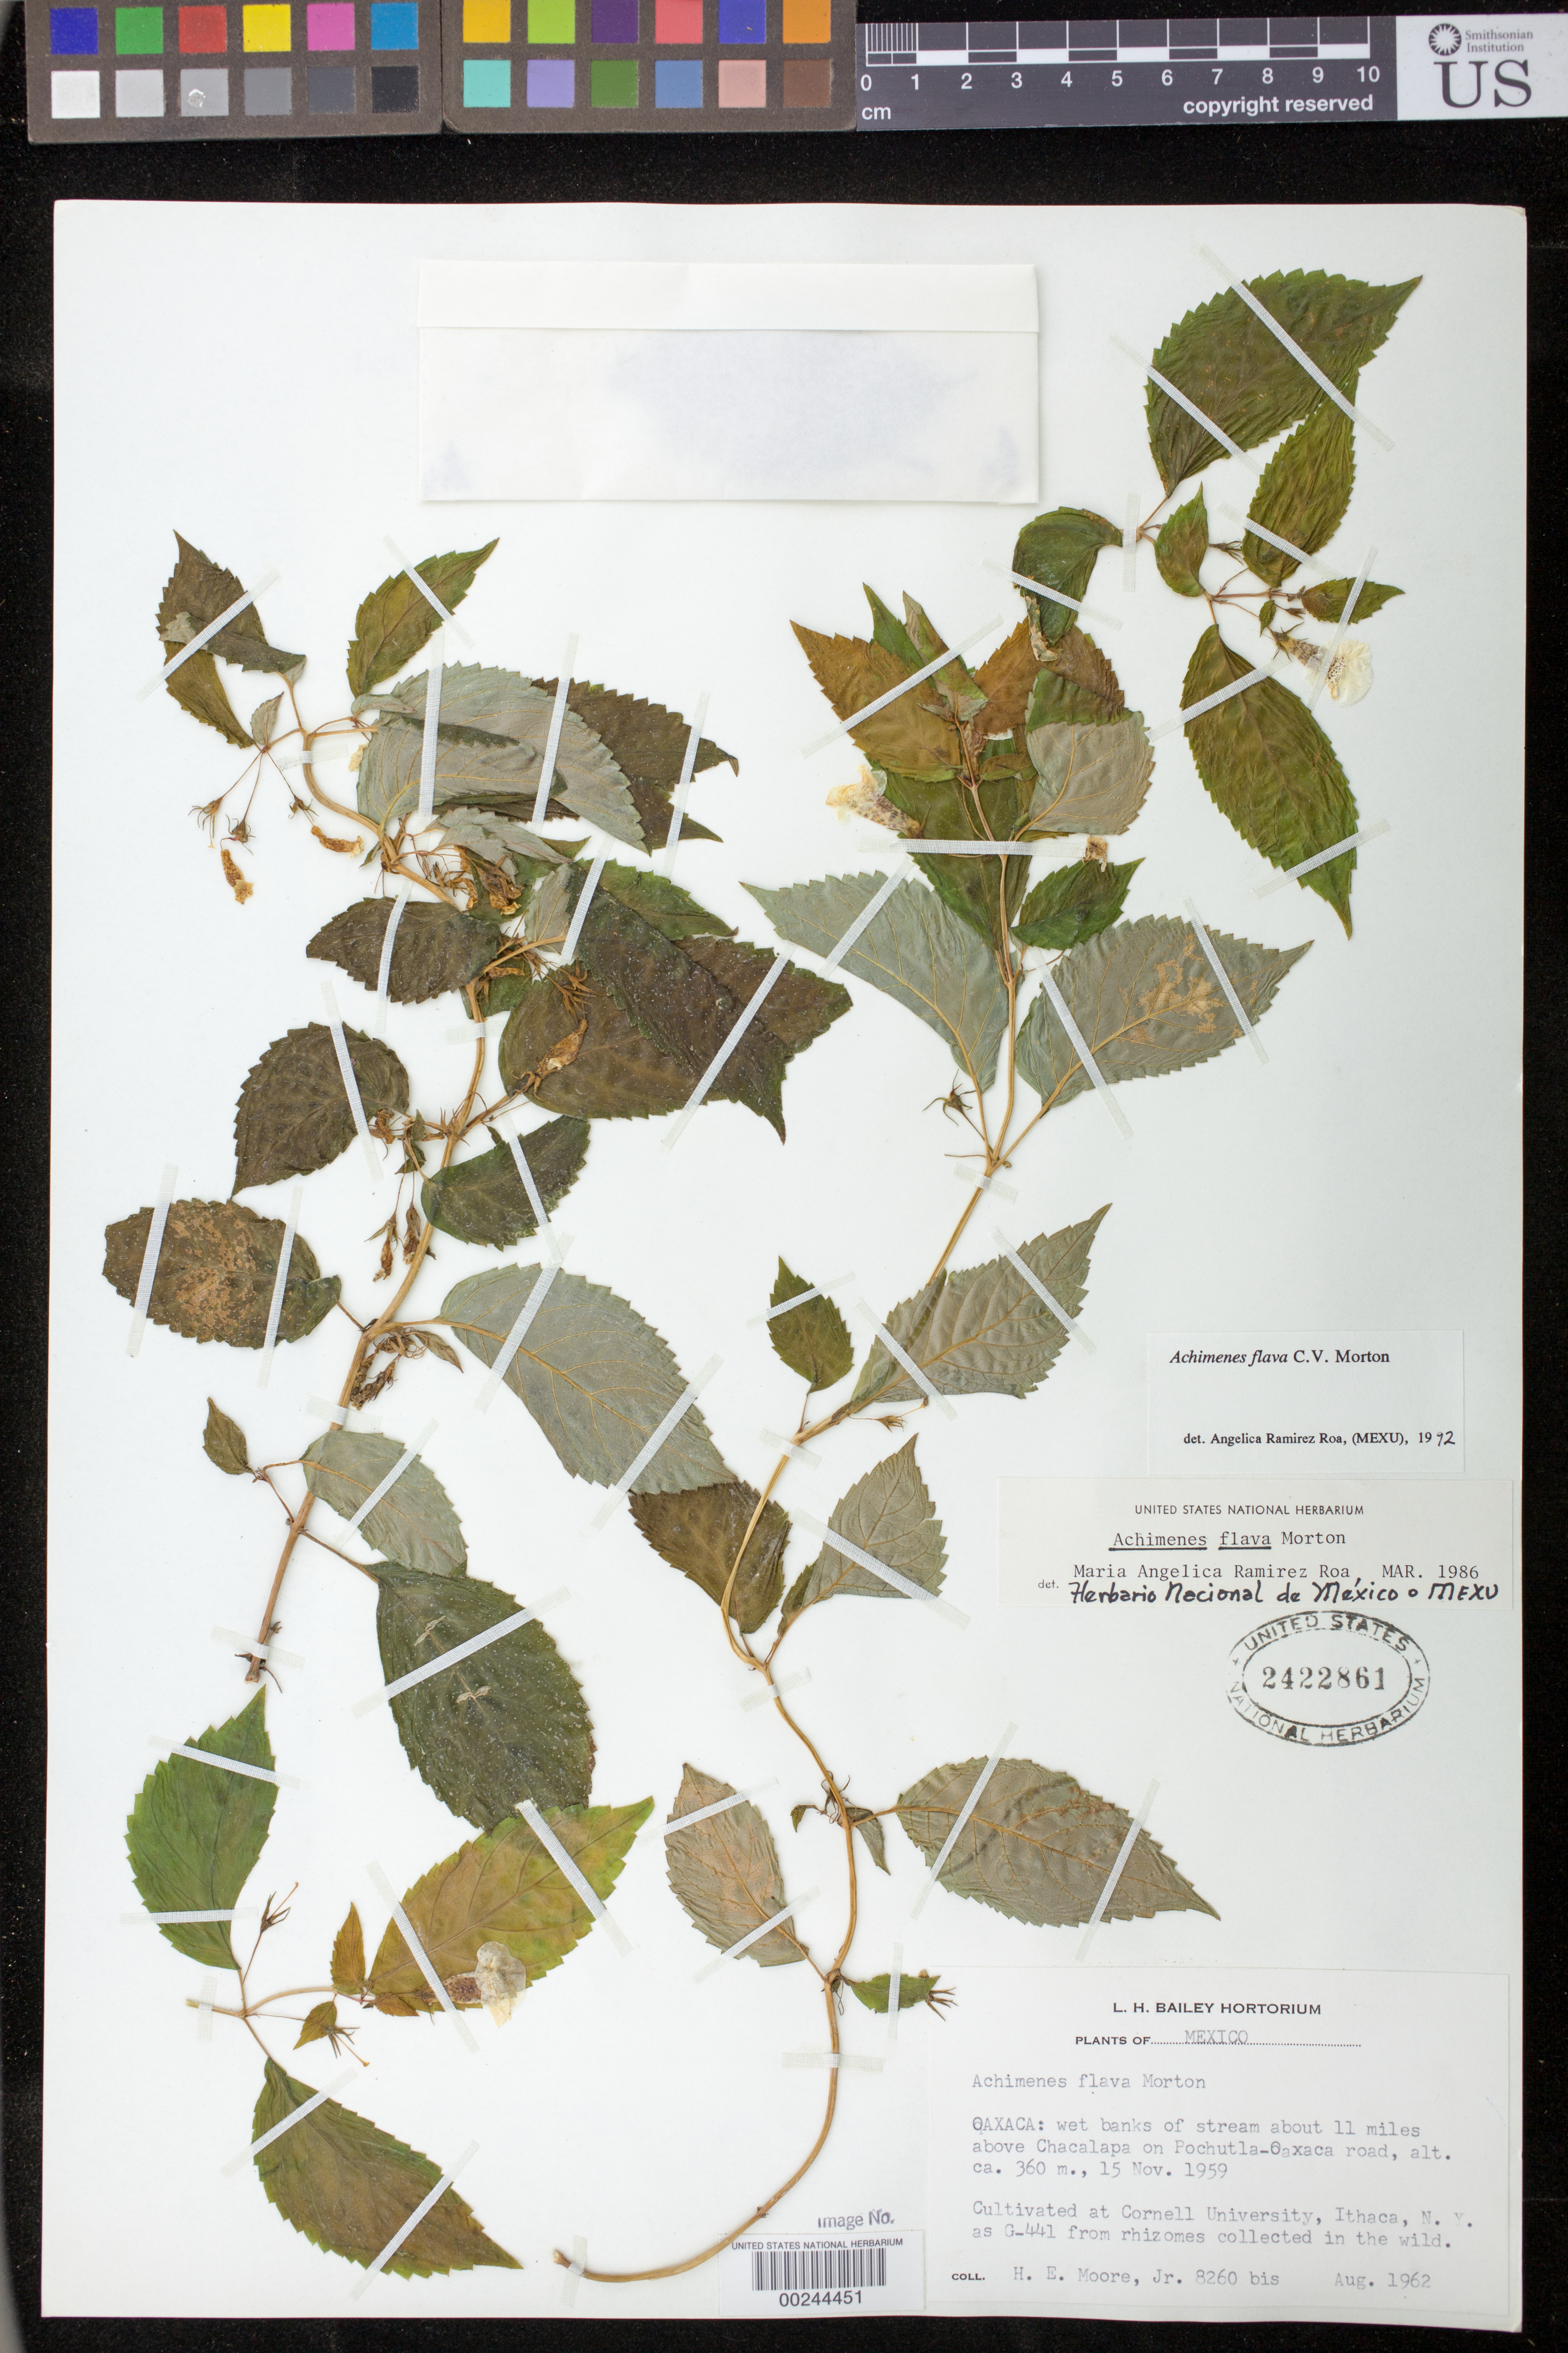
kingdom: Plantae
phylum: Tracheophyta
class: Magnoliopsida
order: Lamiales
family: Gesneriaceae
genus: Achimenes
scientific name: Achimenes flava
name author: C.V. Morton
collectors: H. E. Moore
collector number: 8260 bis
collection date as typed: Aug 1962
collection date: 1962-08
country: Mexico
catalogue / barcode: US 2422861